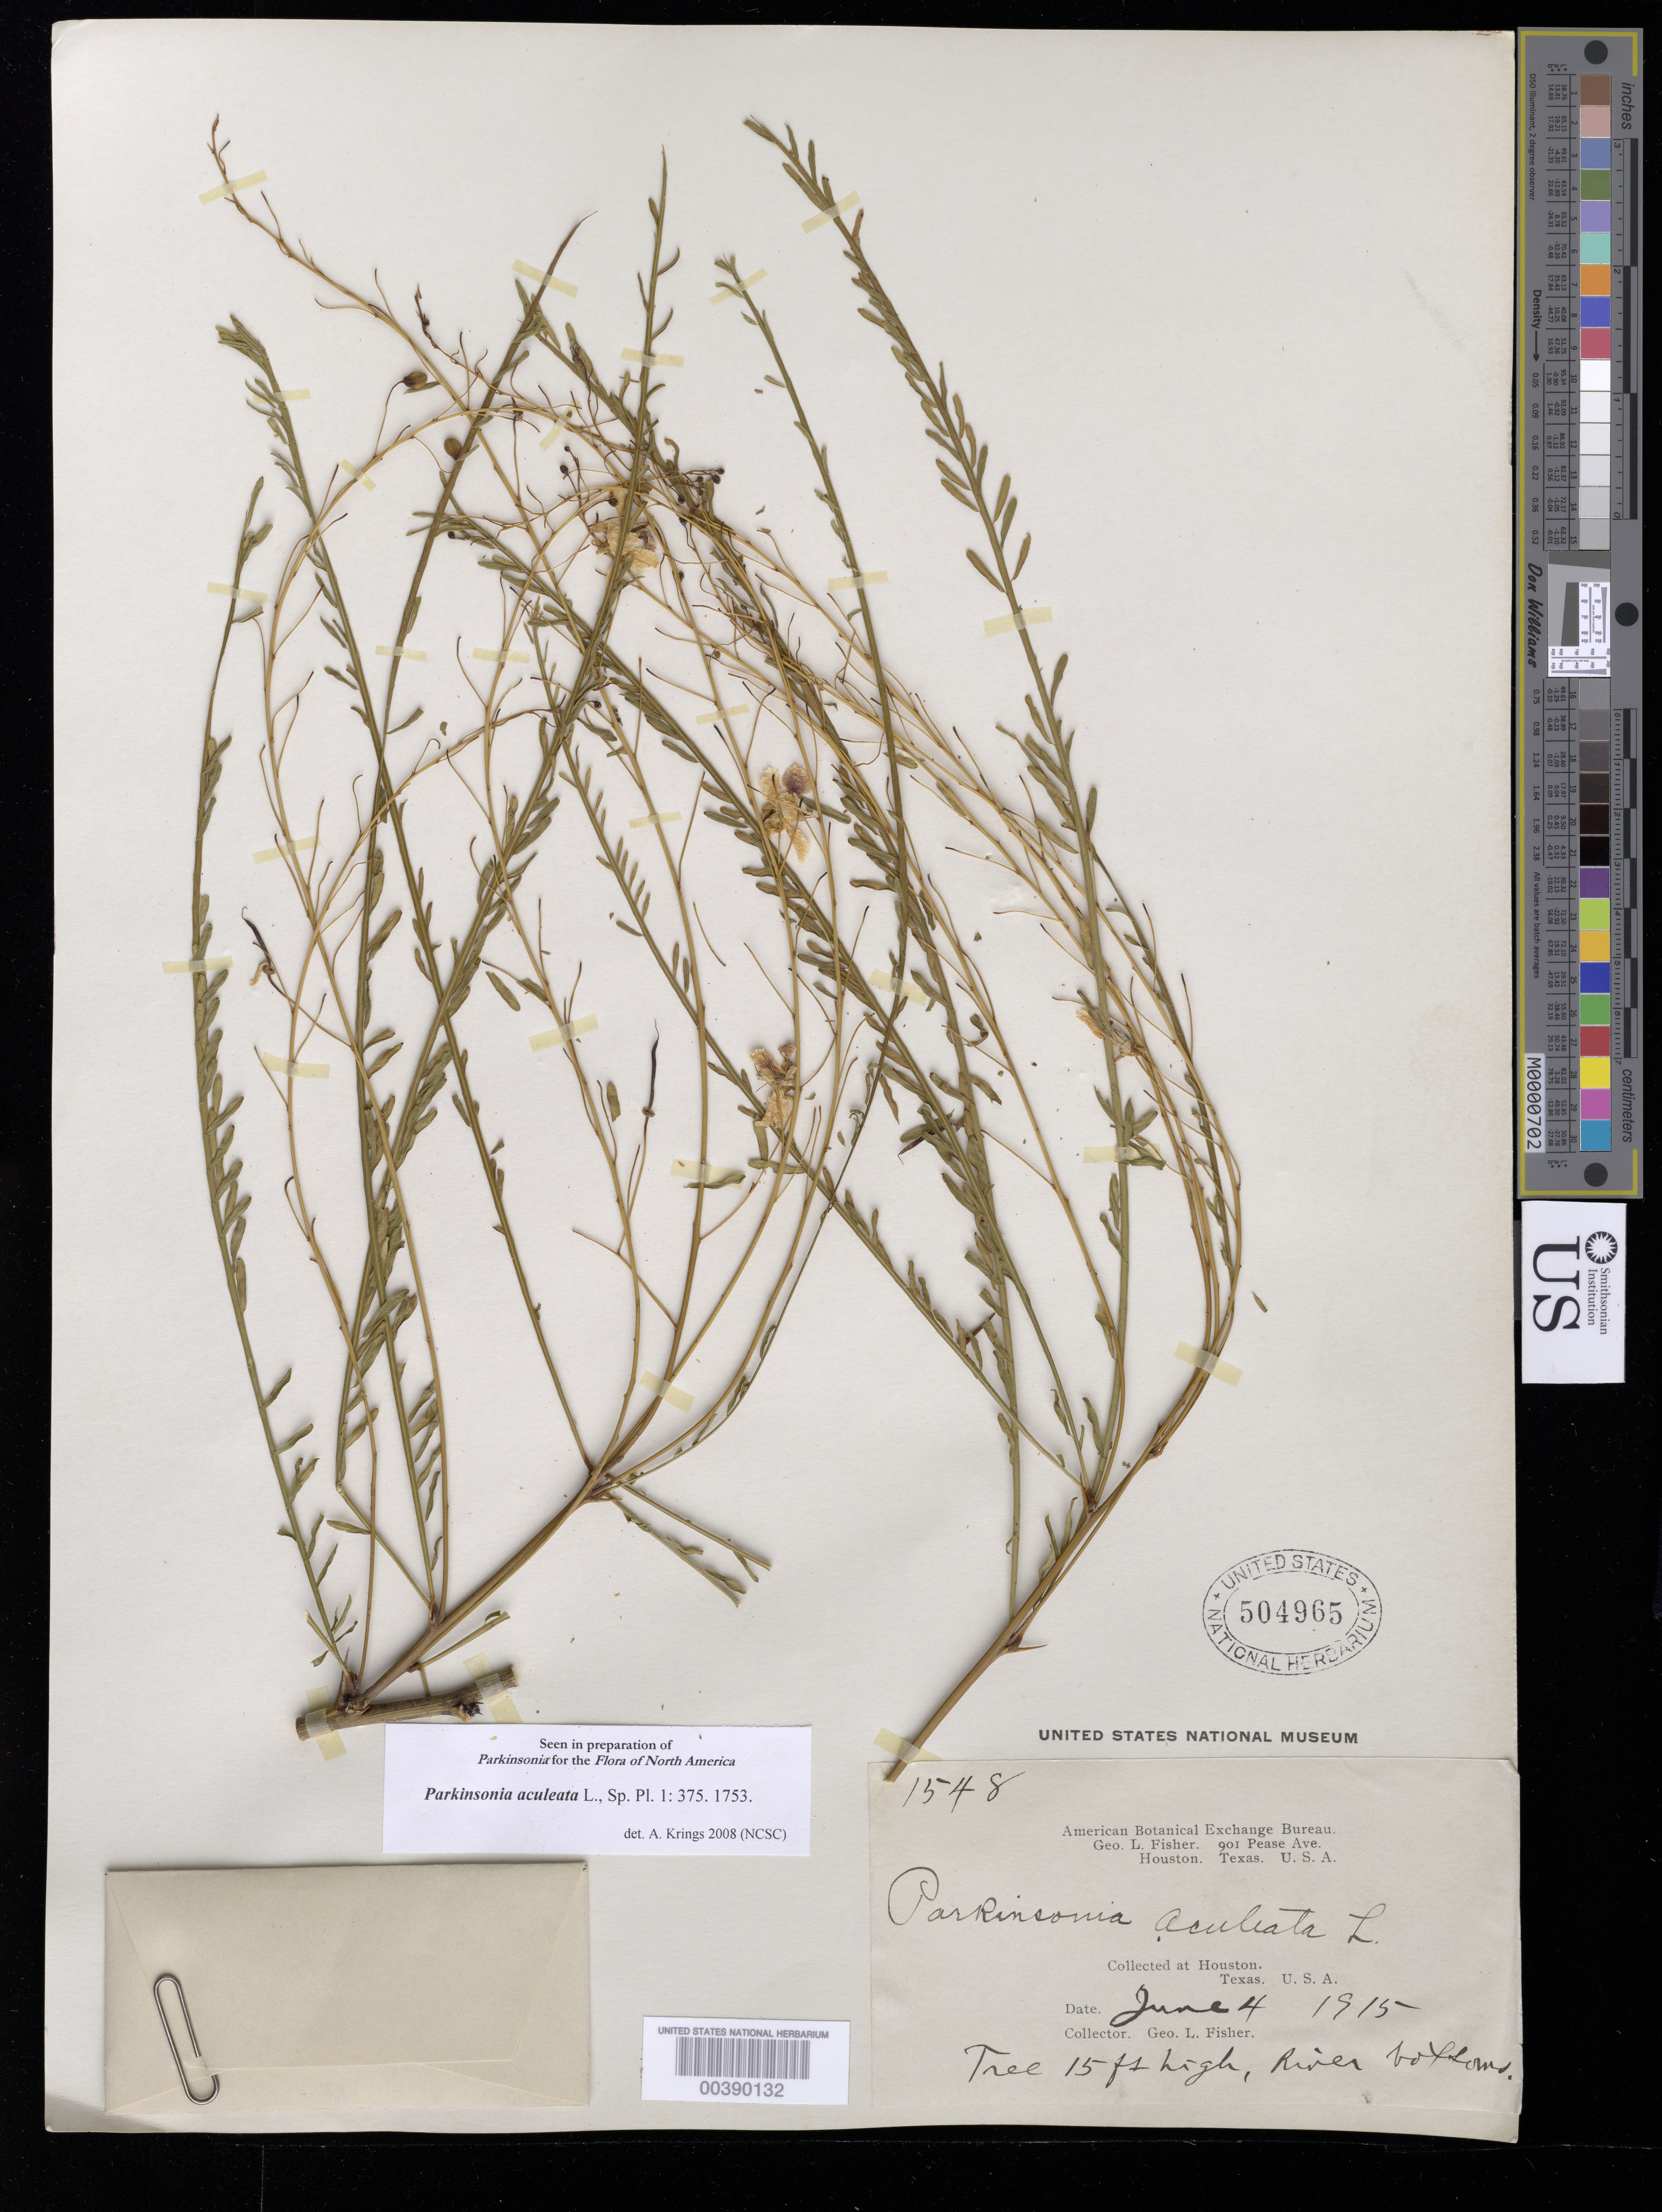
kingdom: Plantae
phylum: Tracheophyta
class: Magnoliopsida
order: Fabales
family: Fabaceae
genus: Parkinsonia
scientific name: Parkinsonia aculeata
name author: L.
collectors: G. L. Fisher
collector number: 1548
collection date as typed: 04 Jun 1915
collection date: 1915-06-04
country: United States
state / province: Texas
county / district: Harris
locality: Houston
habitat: River bottoms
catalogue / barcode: US 504965